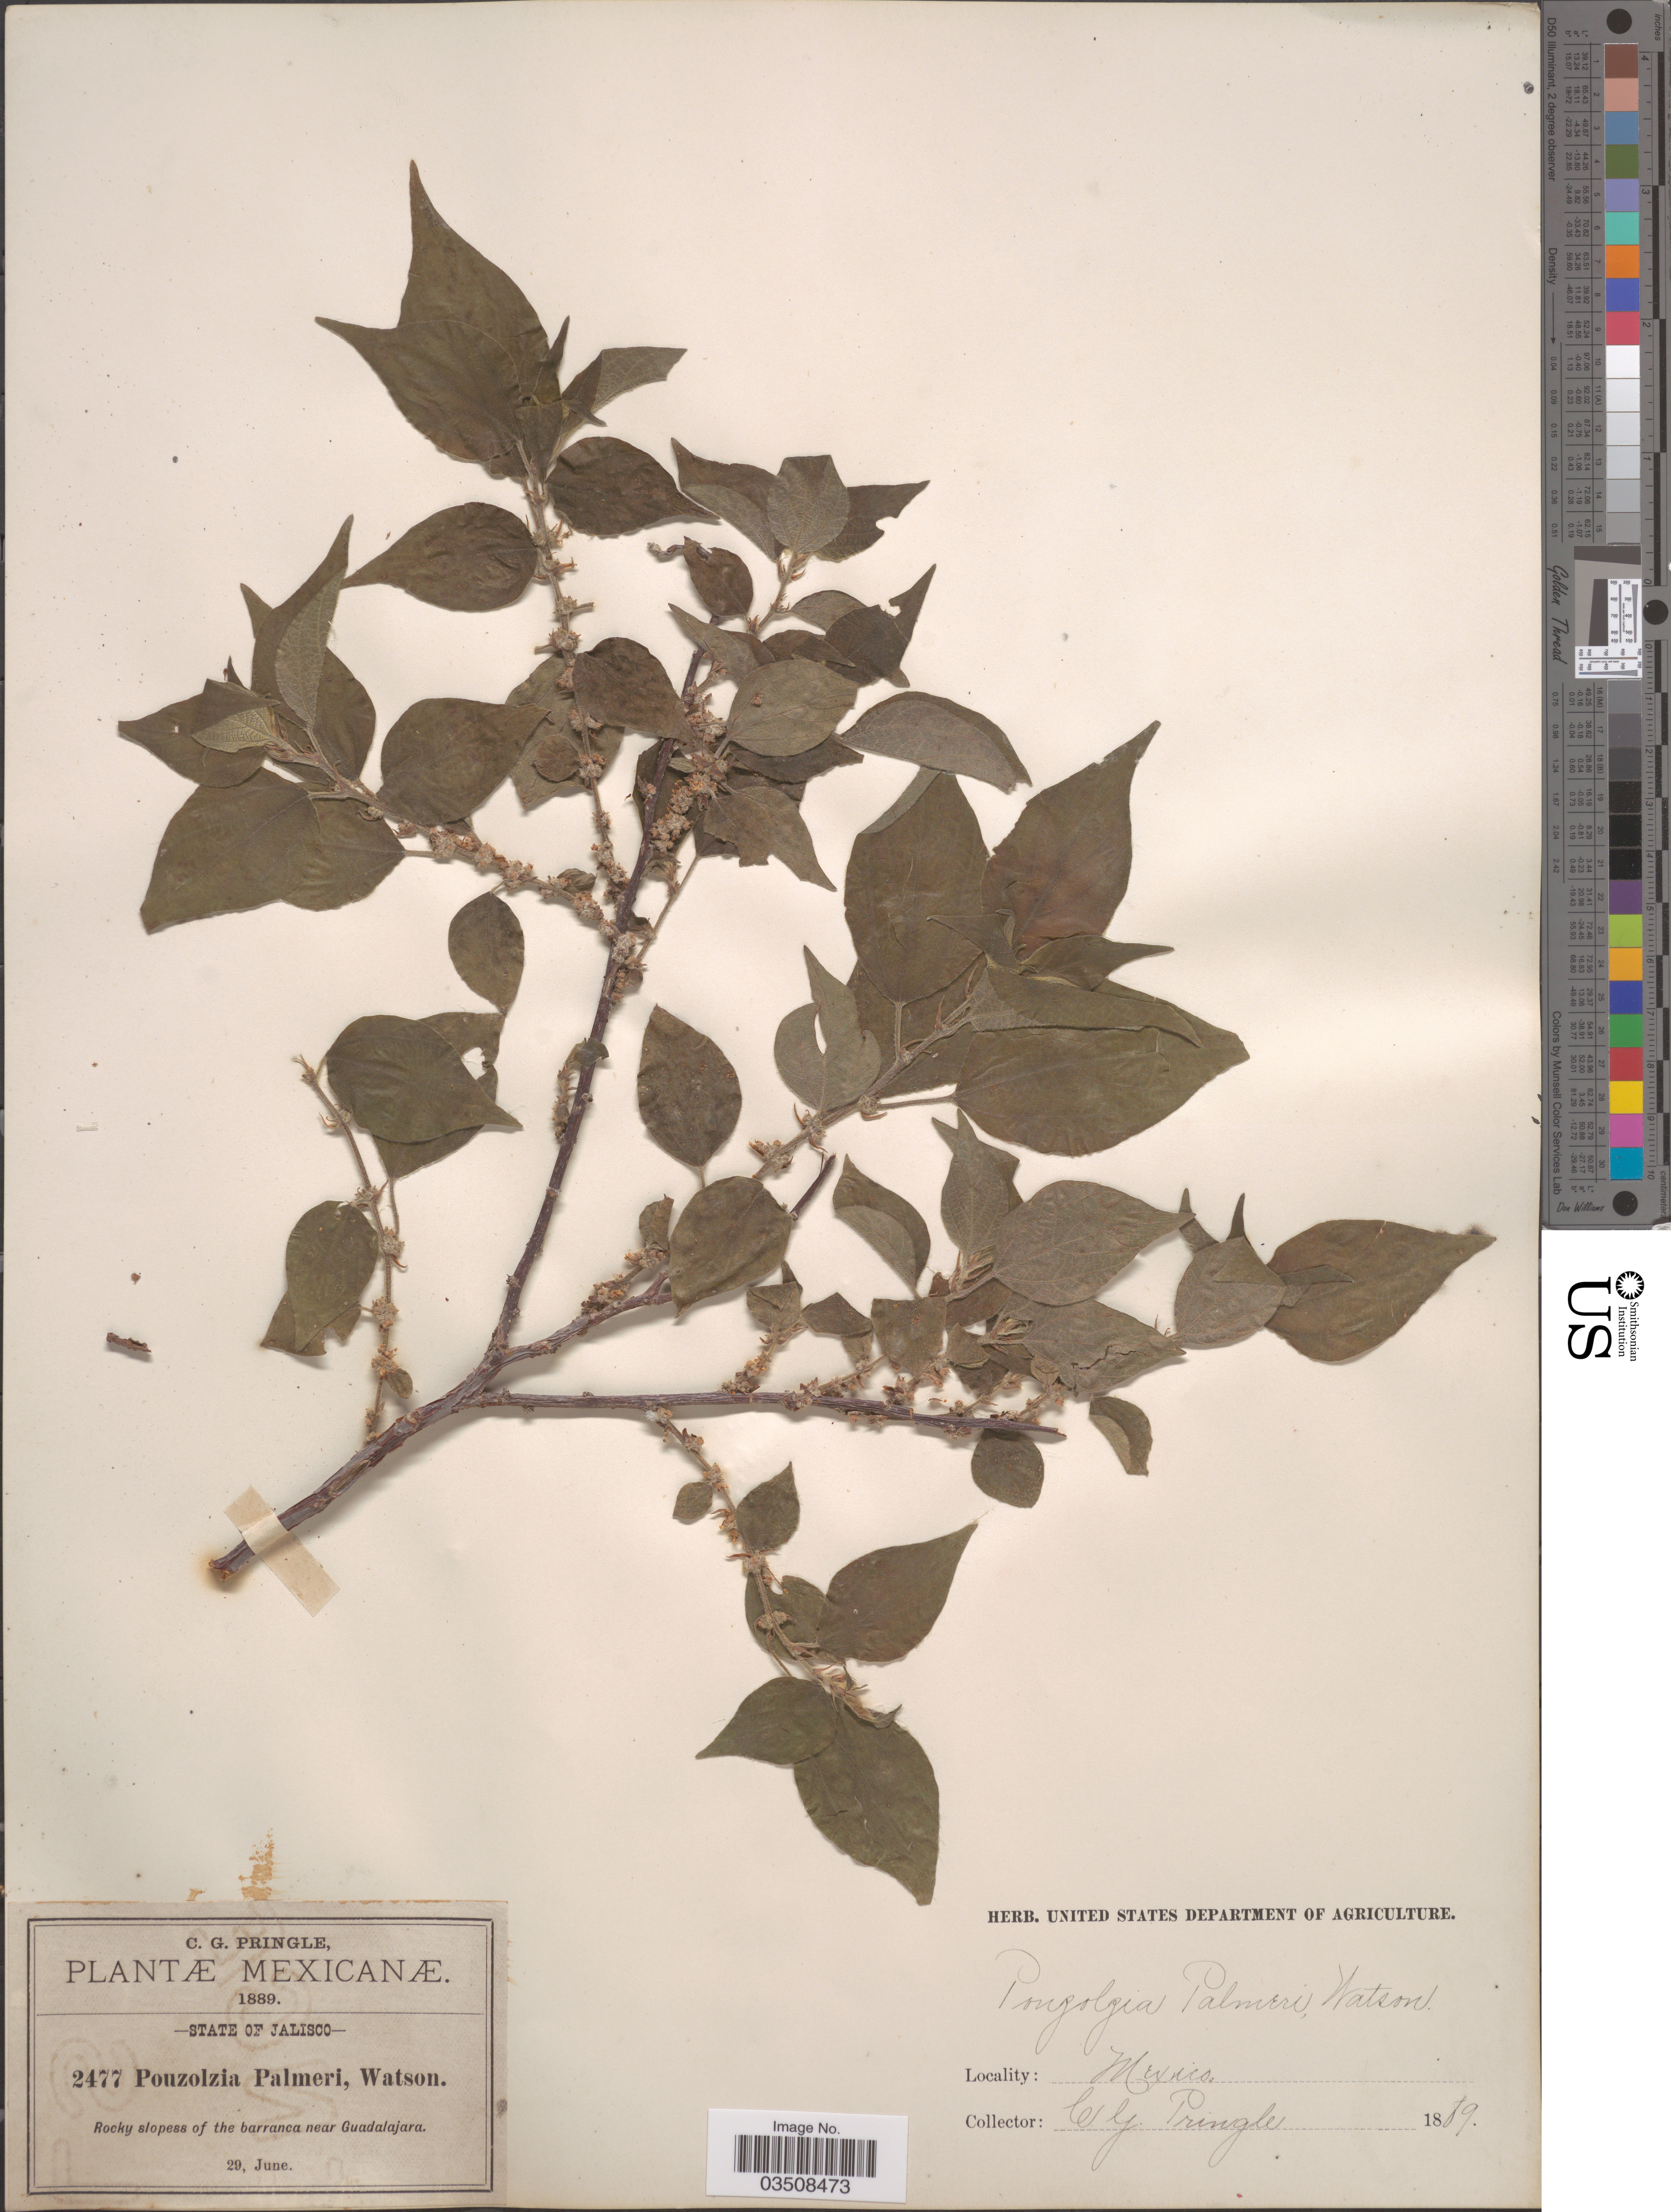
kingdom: Plantae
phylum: Tracheophyta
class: Magnoliopsida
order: Rosales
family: Urticaceae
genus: Pouzolzia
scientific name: Pouzolzia palmeri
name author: S. Watson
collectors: C. G. Pringle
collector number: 2477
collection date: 1889-06-29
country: Mexico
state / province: Jalisco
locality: The barranca near Guadalajara.